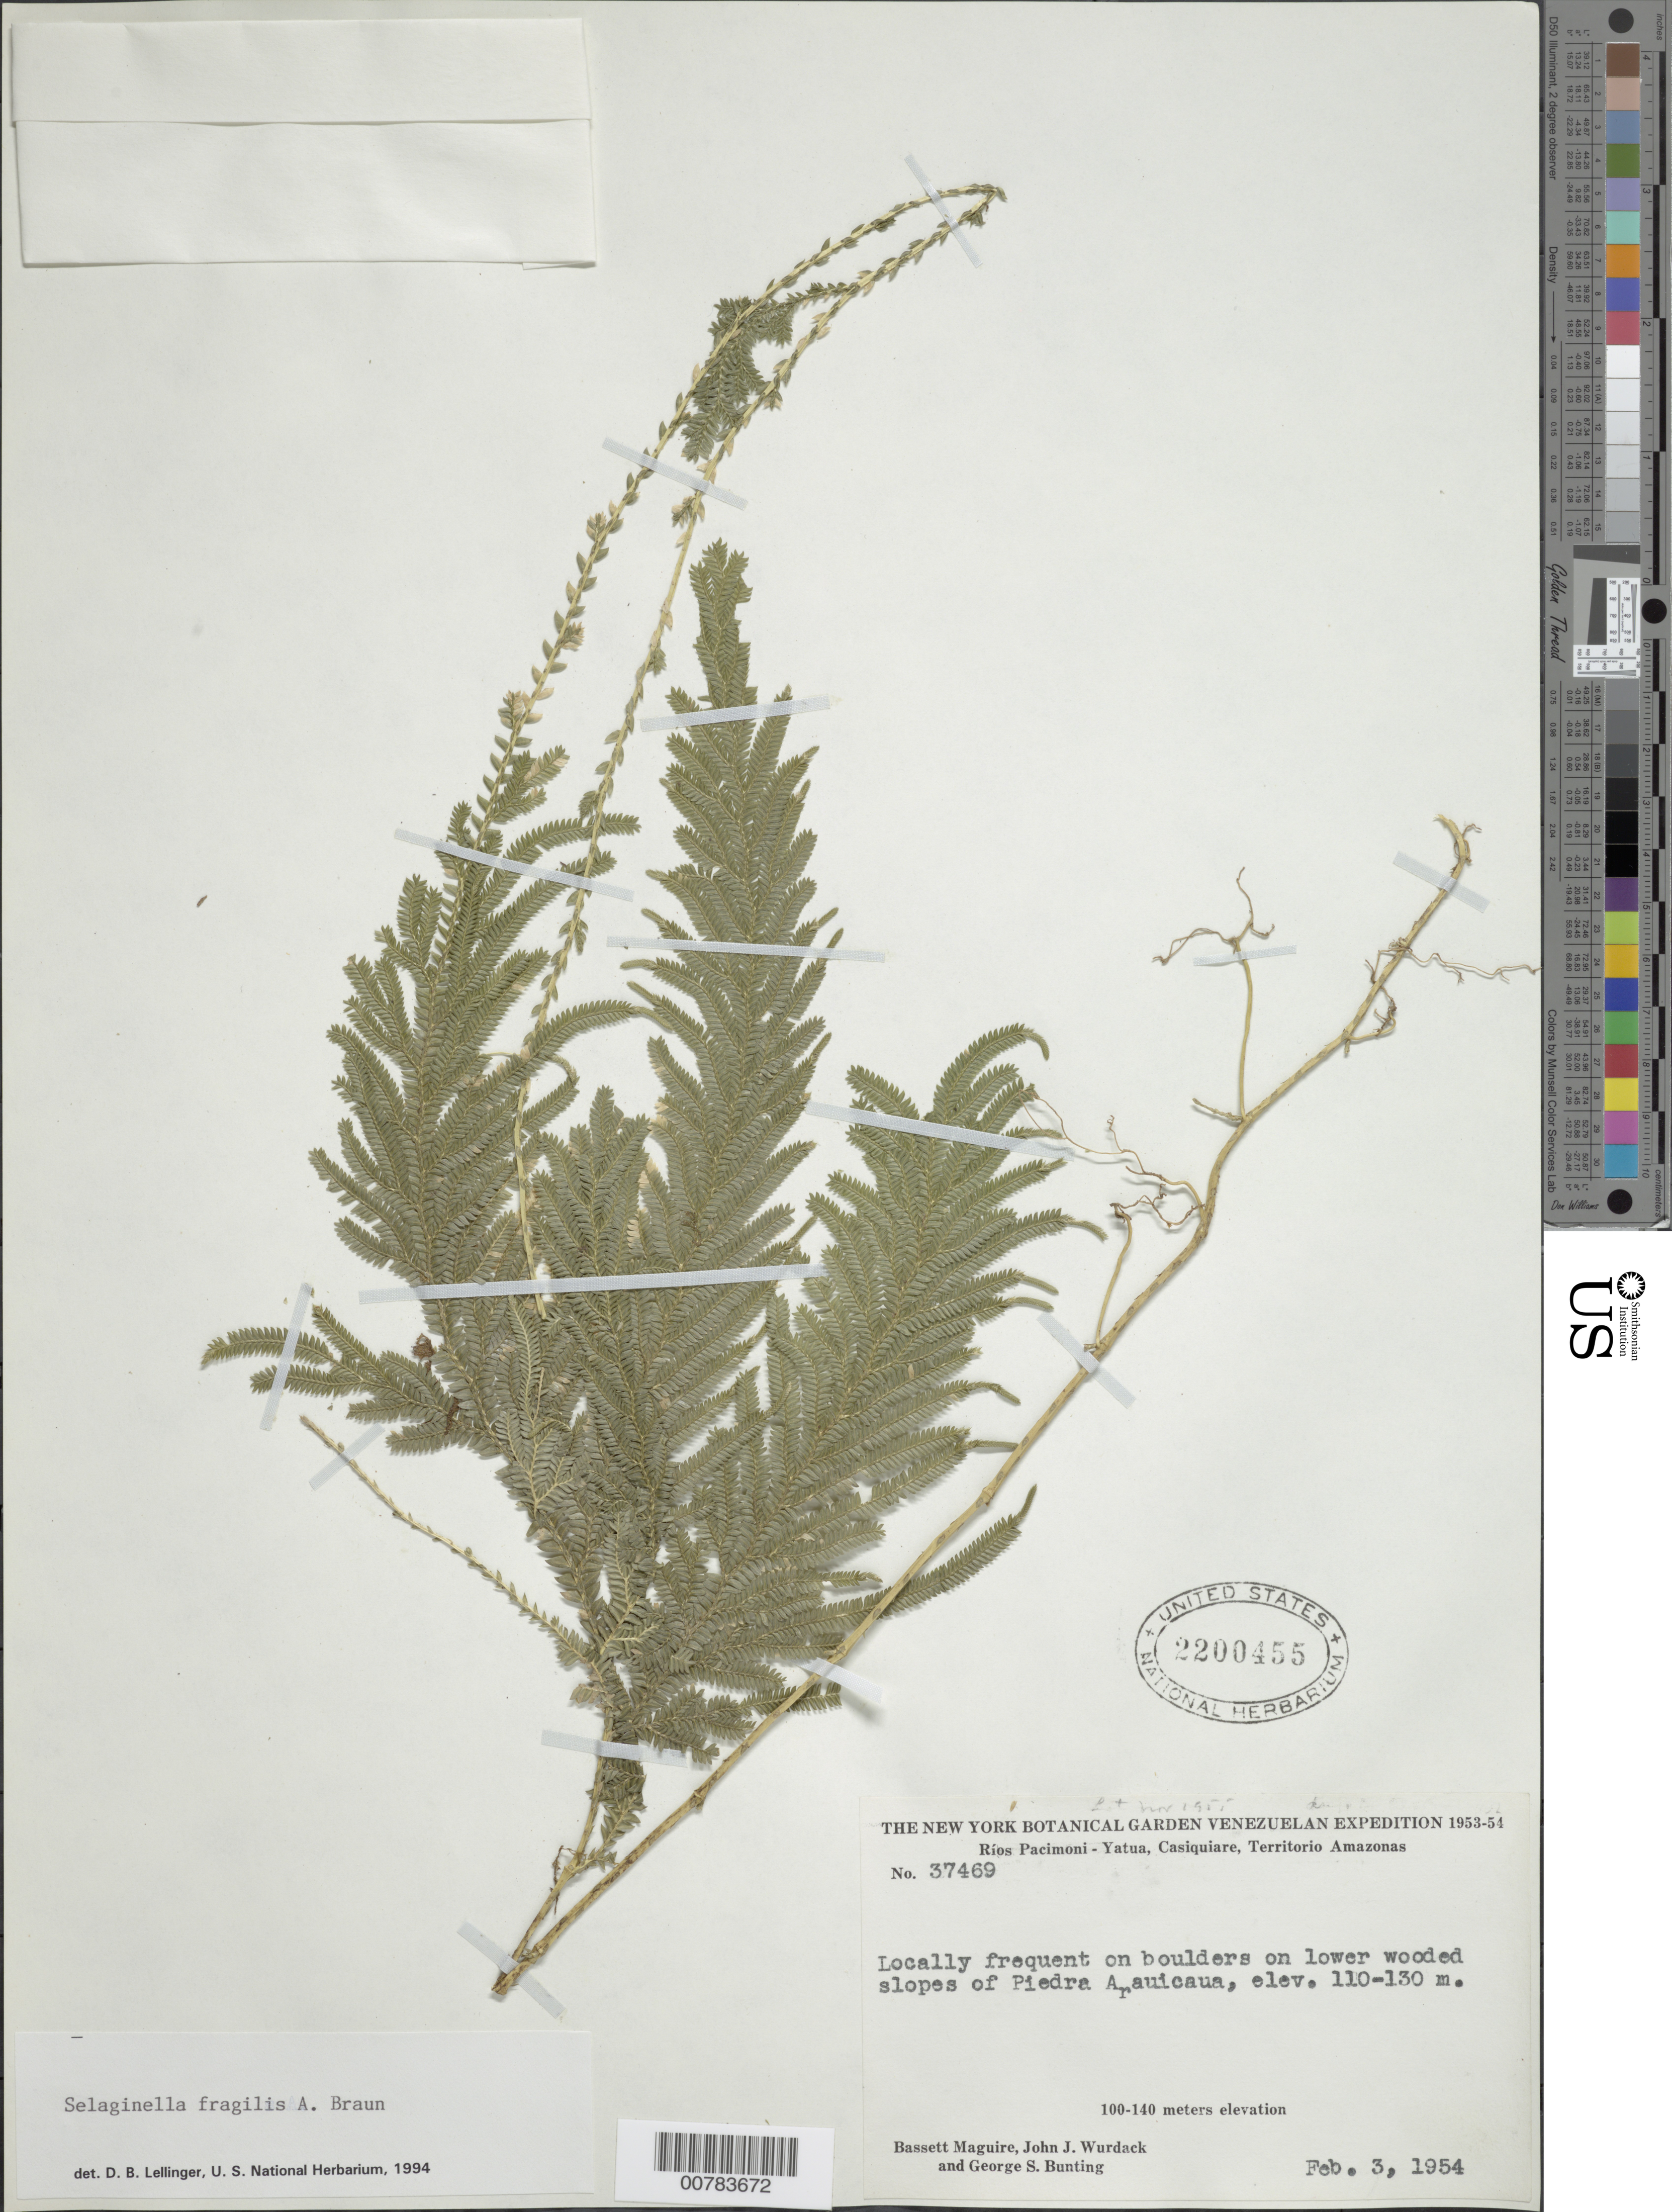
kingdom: Plantae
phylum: Tracheophyta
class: Lycopodiopsida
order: Selaginellales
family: Selaginellaceae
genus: Selaginella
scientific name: Selaginella fragilis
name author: A. Braun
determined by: Lellinger, David B., (BOT), Smithsonian Institution - National Museum of Natural History (UNITED STATES)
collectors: B. Maguire, J. J. Wurdack & G. S. Bunting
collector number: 37469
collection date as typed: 3-Feb-54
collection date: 1954-02-03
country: Venezuela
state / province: Amazonas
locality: Ríos Pacimoni - Yatua, Casiquiare, Piedra Arauicaua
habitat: Boulders on lower wooded slopes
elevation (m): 110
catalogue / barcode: US 2200455